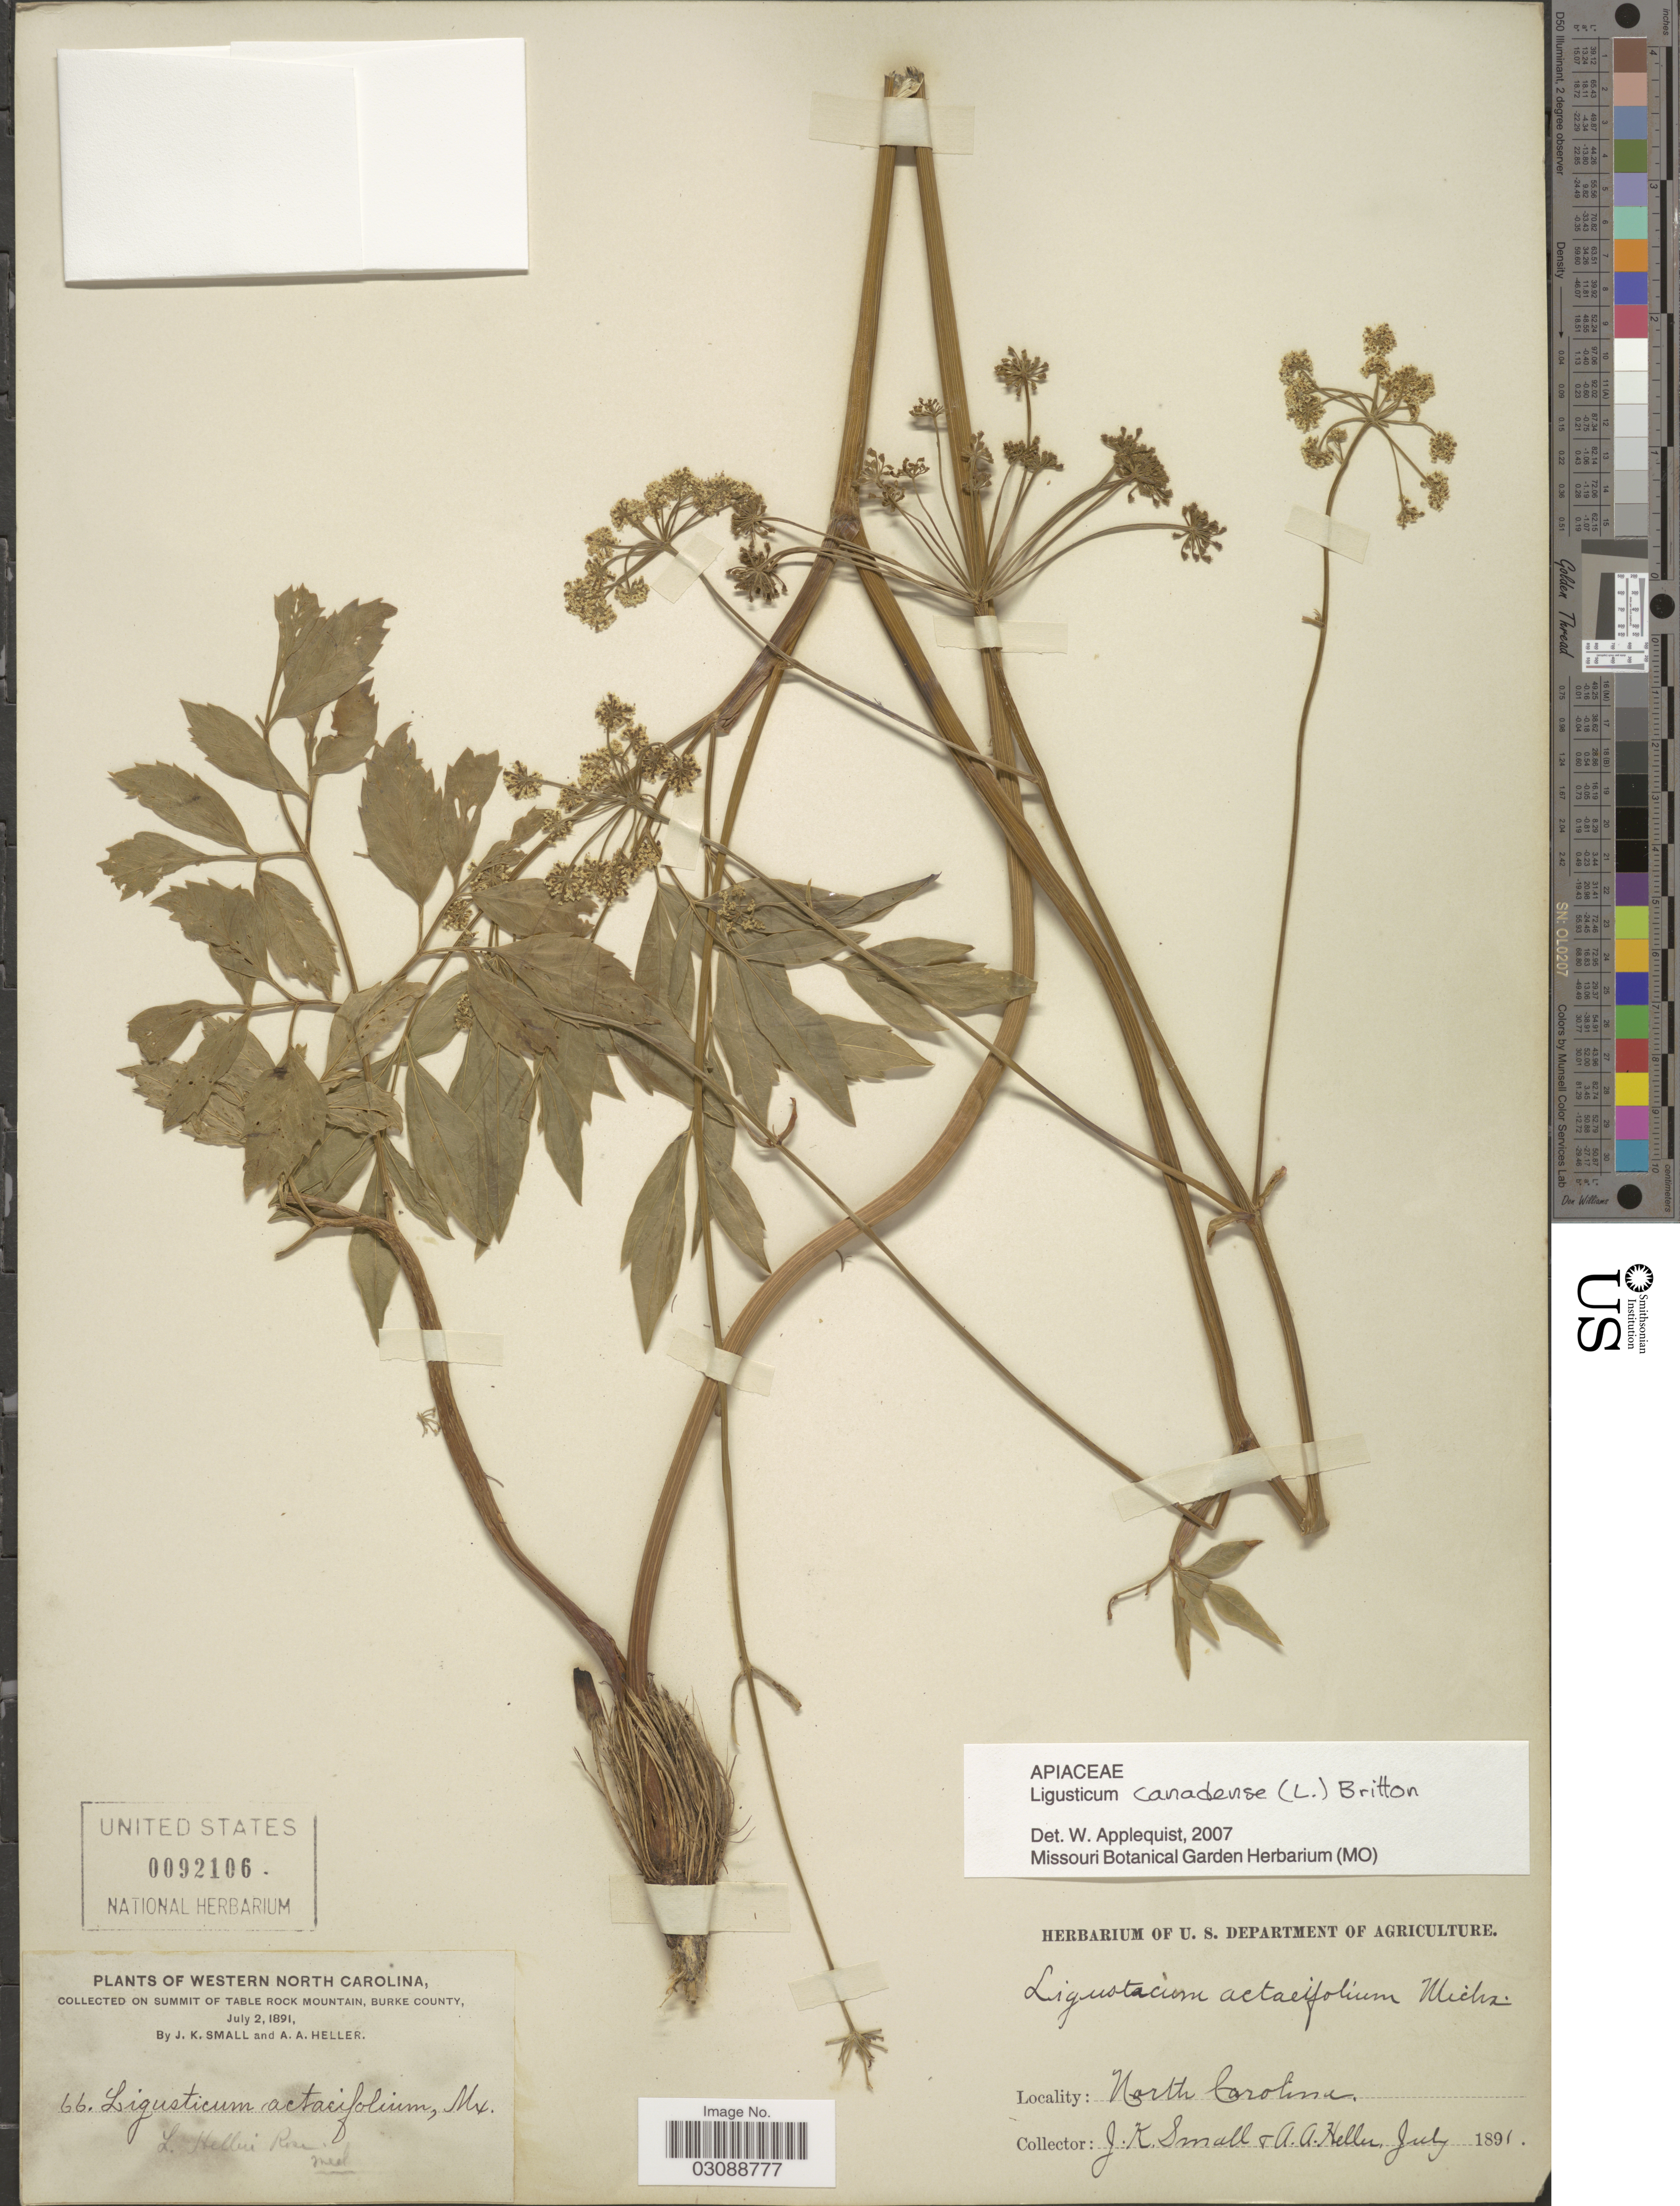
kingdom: Plantae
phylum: Tracheophyta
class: Magnoliopsida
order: Apiales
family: Apiaceae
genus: Ligusticum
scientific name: Ligusticum canadense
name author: (L.) Britton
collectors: J. K. Small & A. A. Heller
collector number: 66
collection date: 1891-07-02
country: United States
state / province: North Carolina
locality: Western North Carolina. On summit of Table Rock Mountain, Burke County.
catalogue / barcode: US 92106